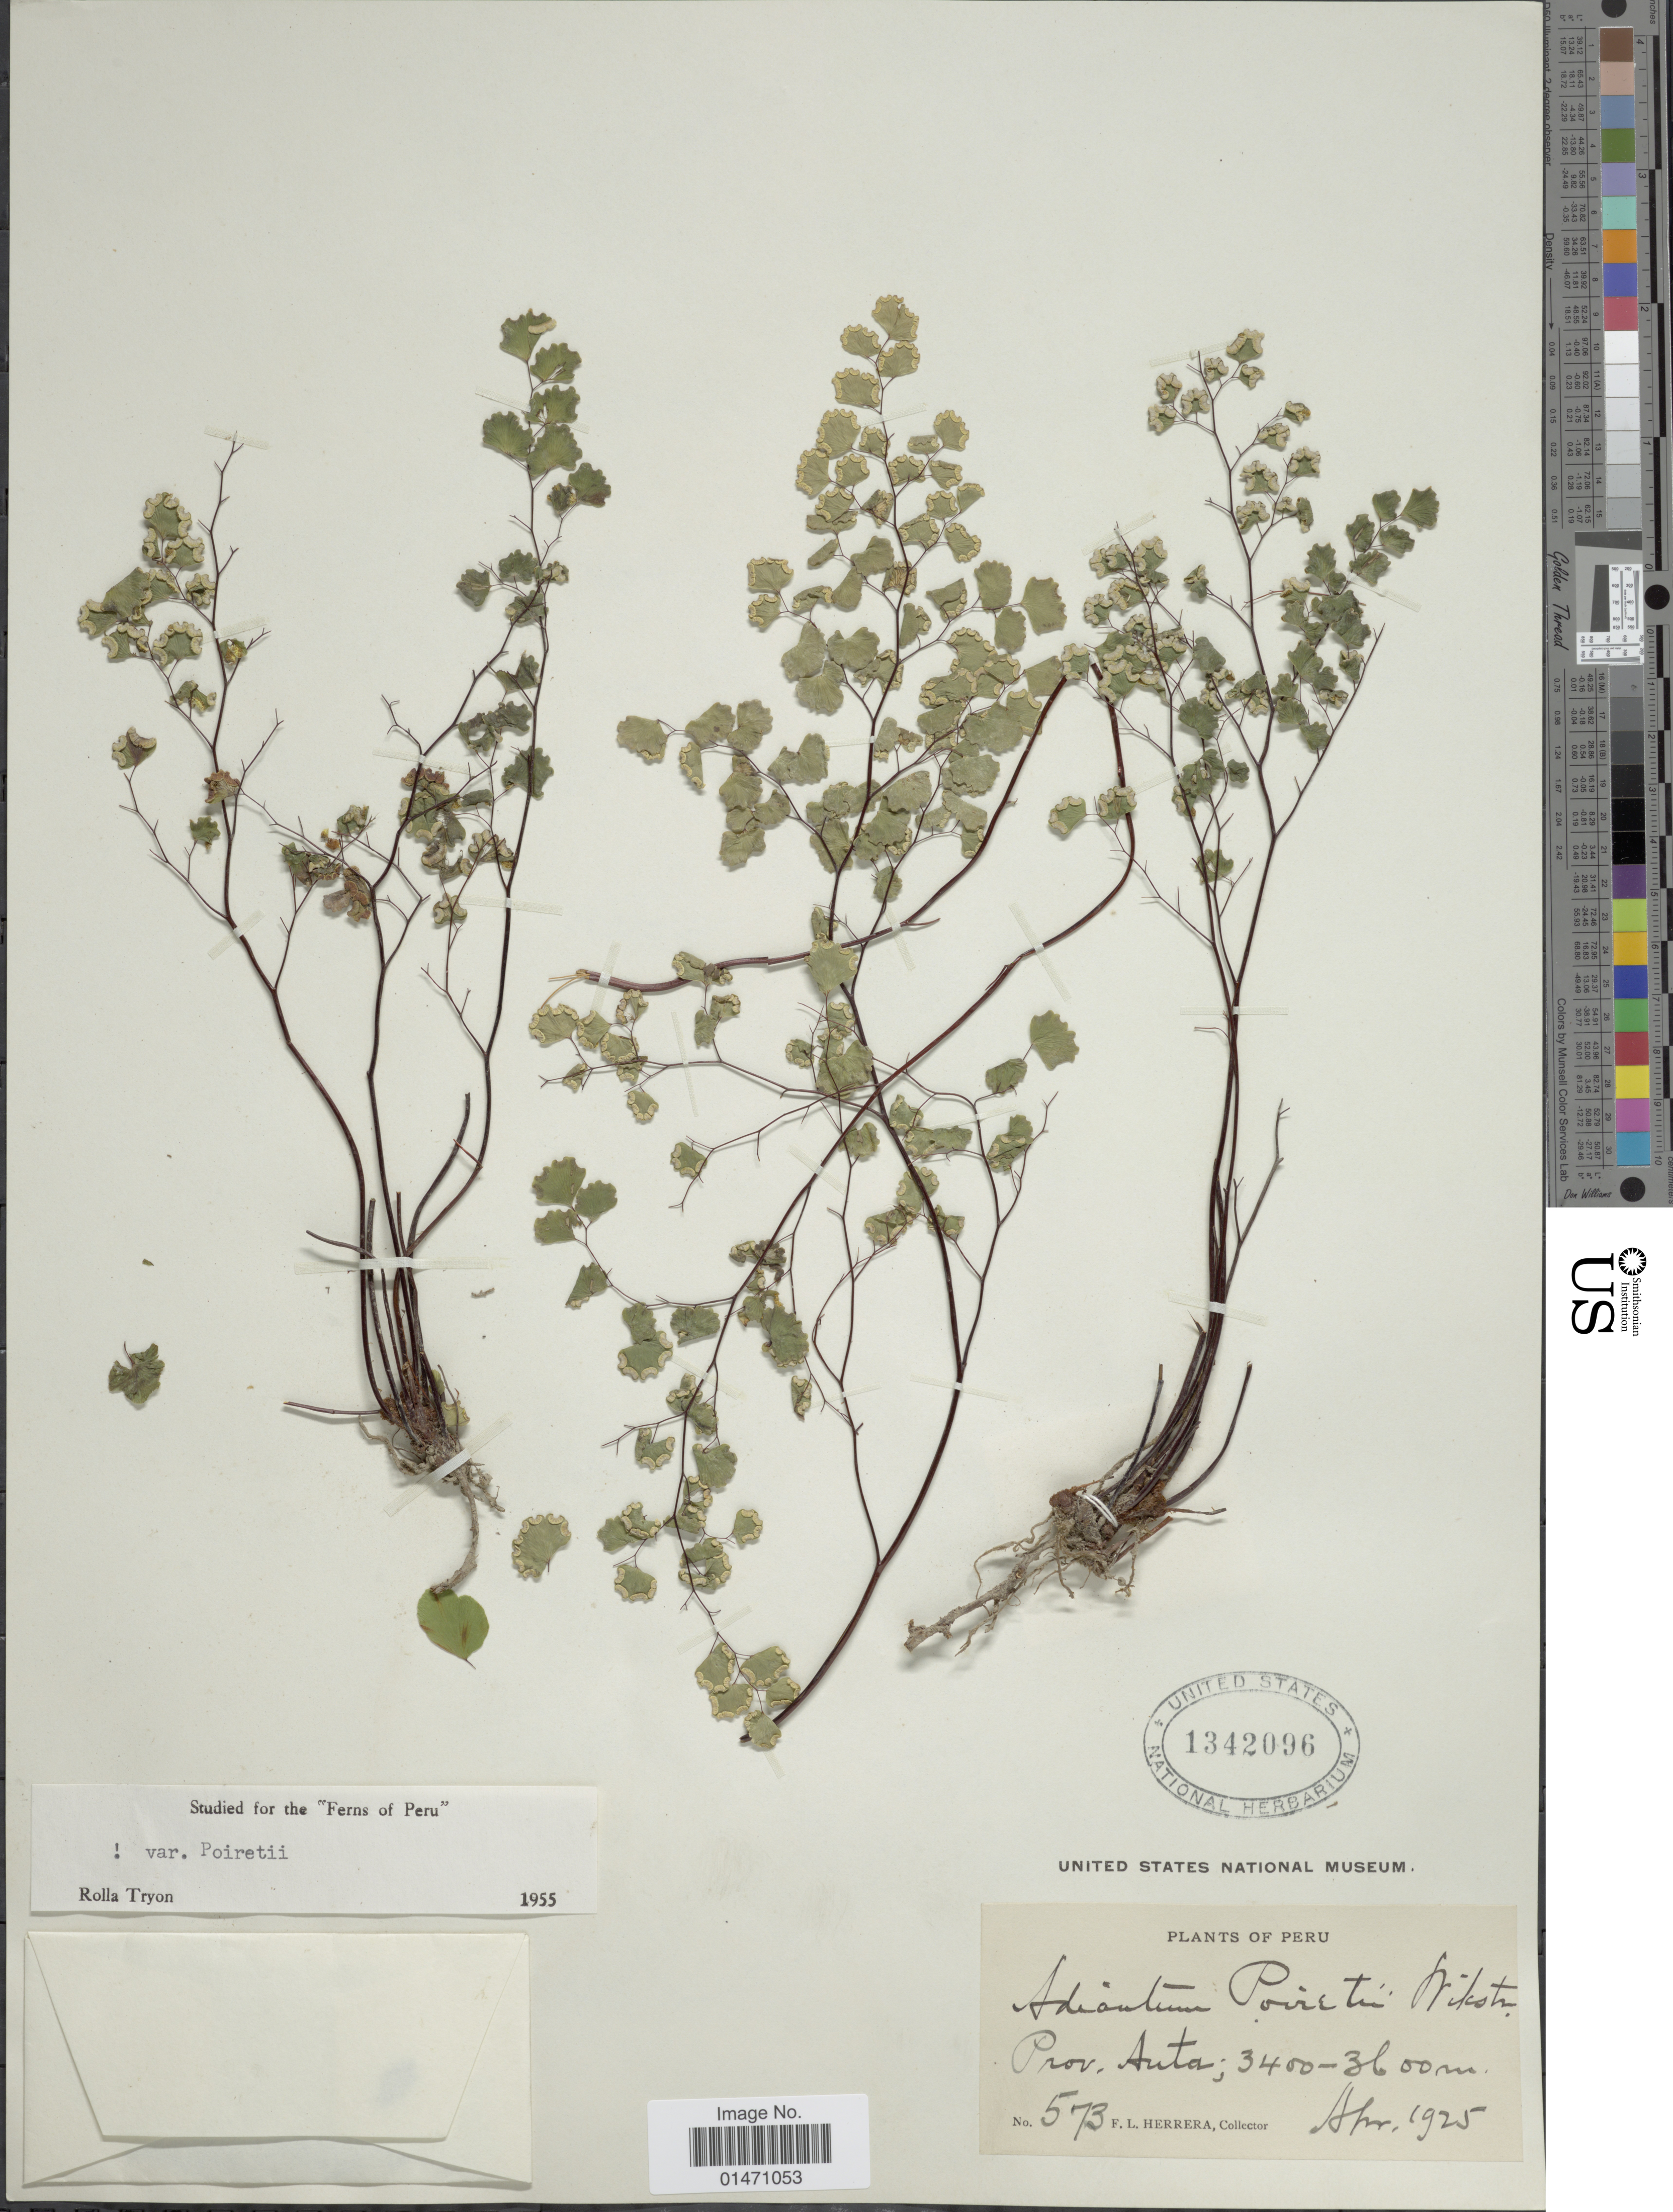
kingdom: Plantae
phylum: Tracheophyta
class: Polypodiopsida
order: Polypodiales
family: Pteridaceae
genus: Adiantum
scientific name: Adiantum poiretii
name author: Wikstr.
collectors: F. L. Herrera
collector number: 573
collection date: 1925-04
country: Peru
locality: Plants of Peru, Prov. Anta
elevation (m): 3400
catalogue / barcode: US 1342096